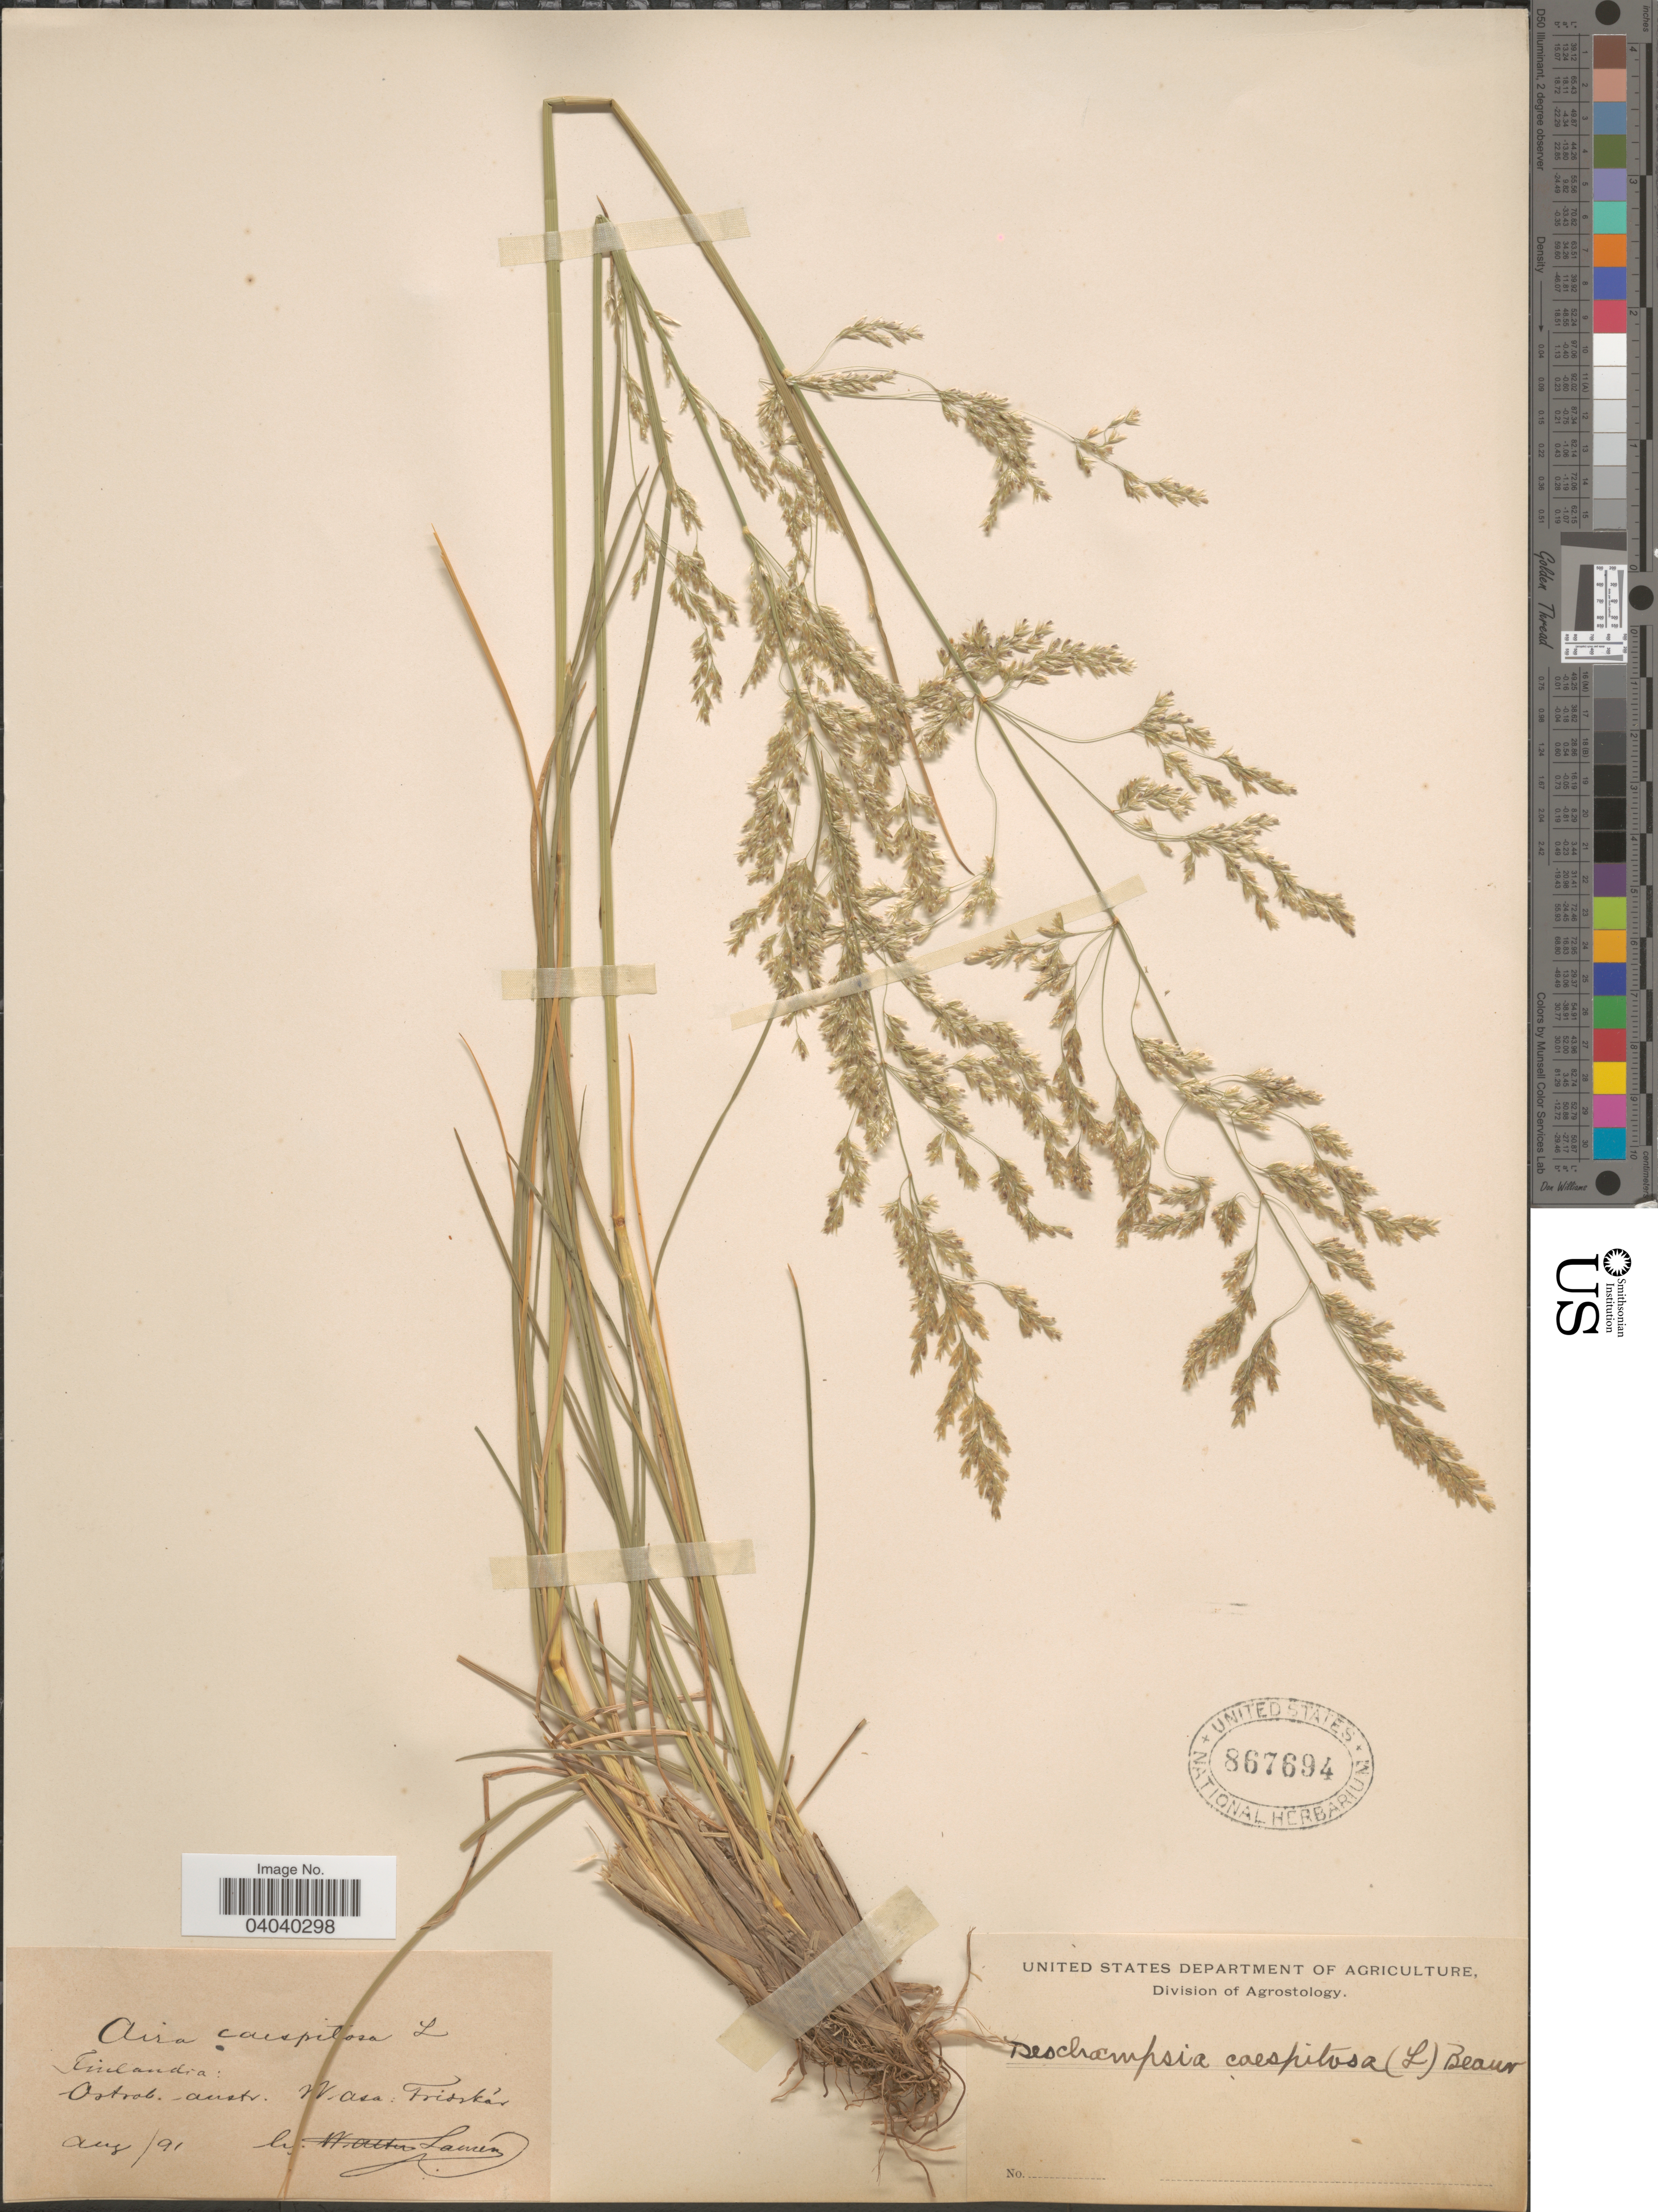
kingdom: Plantae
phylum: Tracheophyta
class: Liliopsida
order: Poales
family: Poaceae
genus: Deschampsia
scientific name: Deschampsia cespitosa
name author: (L.) P. Beauv.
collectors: Lauren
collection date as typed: Transcribed d/m/y: /8/91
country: Finland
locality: Ostrob. austr. W. Asa. Fiskars.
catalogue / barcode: US 867694